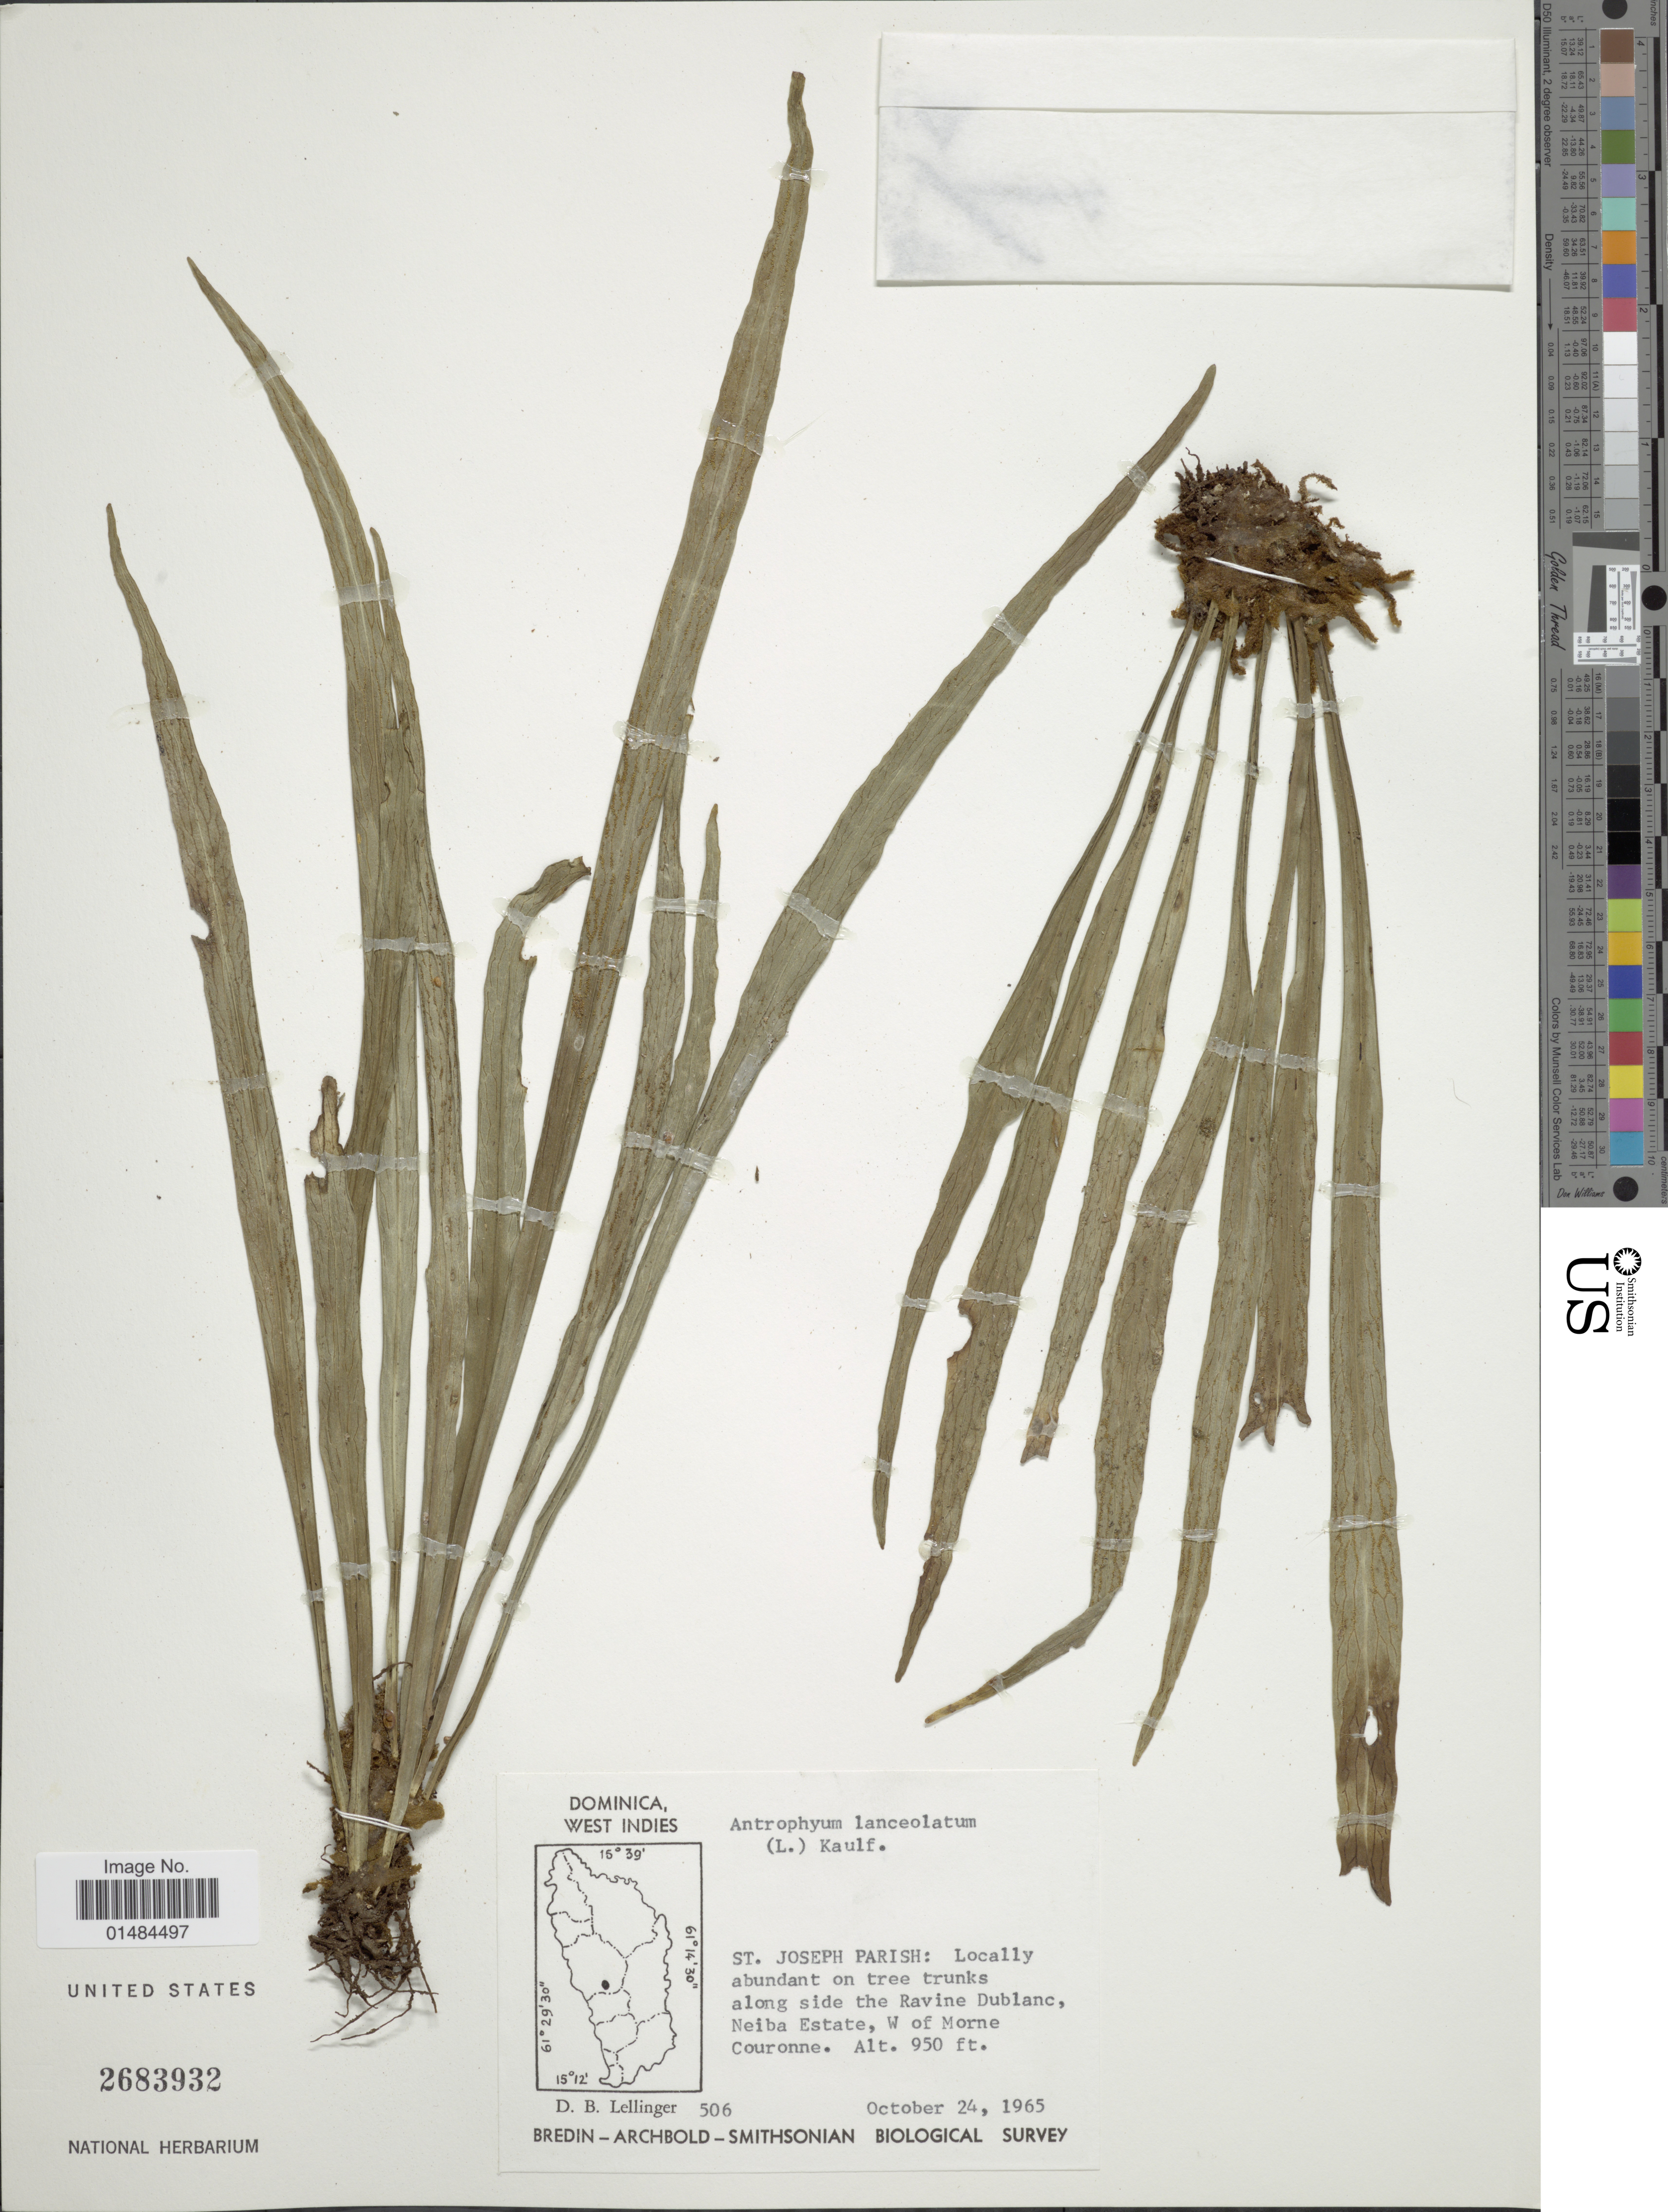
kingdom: Plantae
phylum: Tracheophyta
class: Polypodiopsida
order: Polypodiales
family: Pteridaceae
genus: Polytaenium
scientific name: Polytaenium lanceolatum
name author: (L.) Desv.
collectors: D. B. Lellinger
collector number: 506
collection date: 1965-10-24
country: Dominica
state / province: St. Joseph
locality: Dominica, West Indies. St. Joseph Parish: Locally abundant on tree trunks along side the Ravine Dublanc, Neiba EState, W. of Morne Couronne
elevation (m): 290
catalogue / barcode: US 2683932